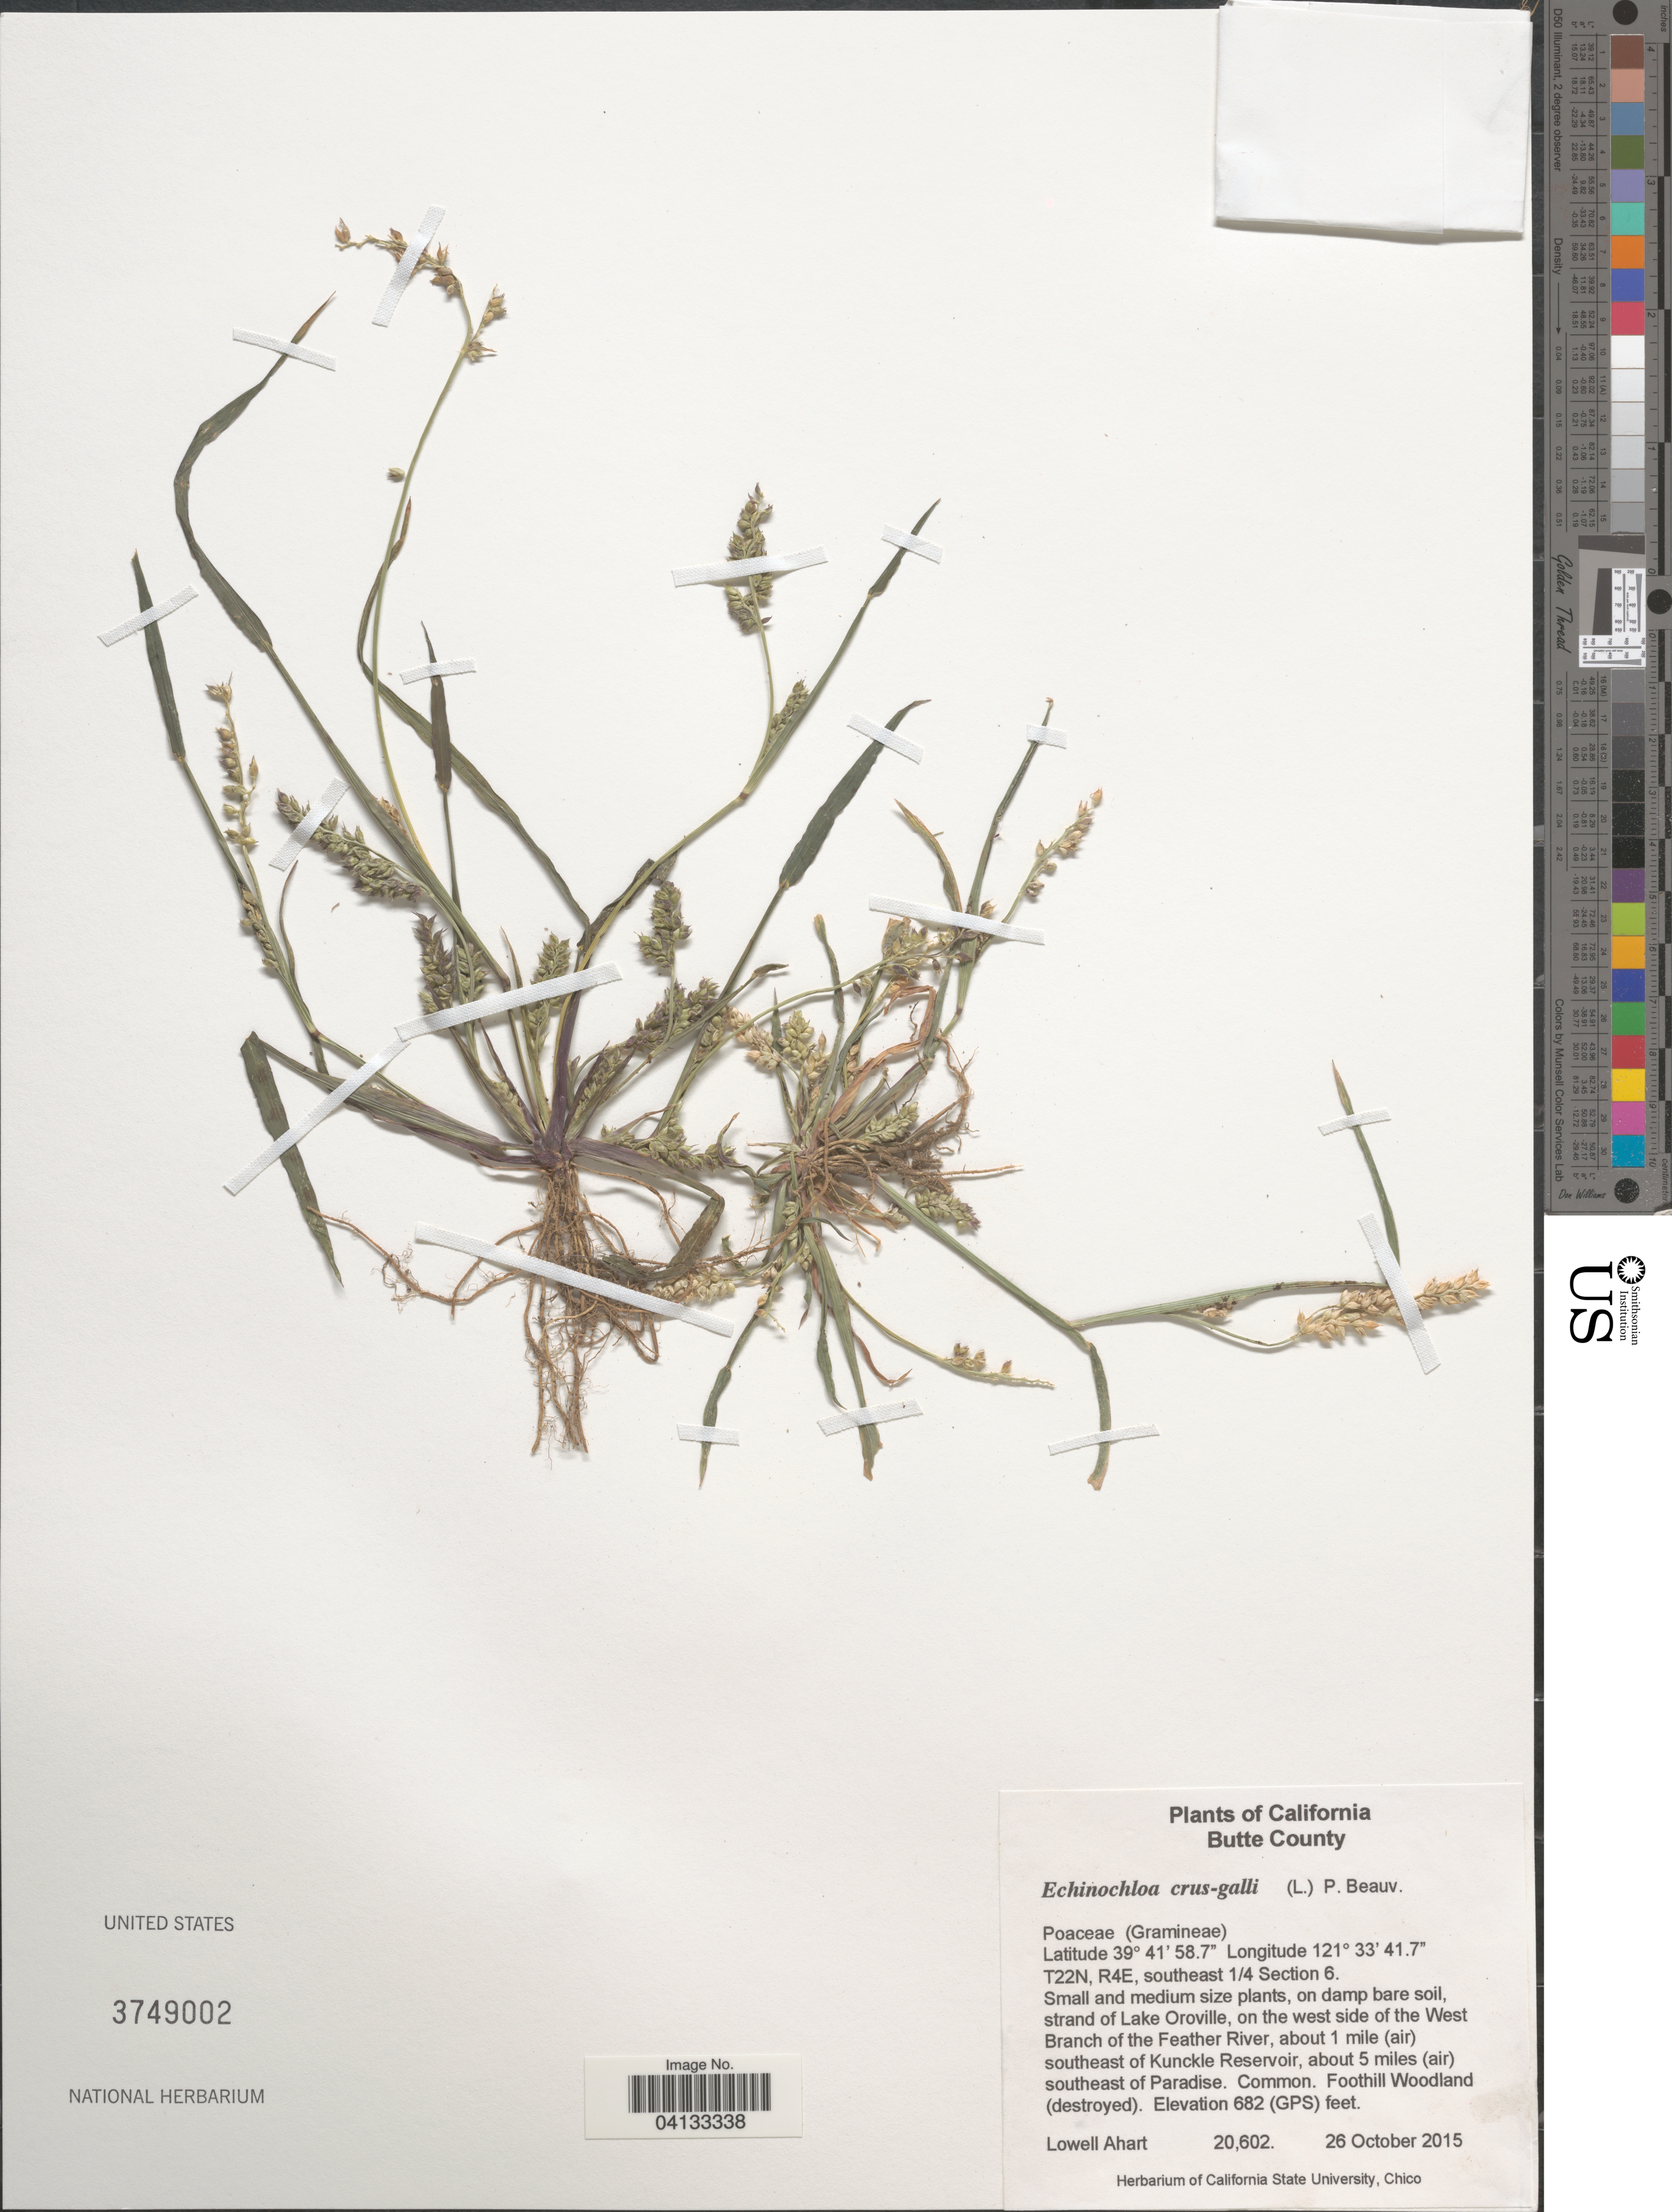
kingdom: Plantae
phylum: Tracheophyta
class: Liliopsida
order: Poales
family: Poaceae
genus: Echinochloa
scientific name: Echinochloa crus-galli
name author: (L.) P. Beauv.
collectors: L. Ahart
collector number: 20602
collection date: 2015-10-26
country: United States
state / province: California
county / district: Butte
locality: Butte County. T22N, R4E, southeast 1/4 Section 6. Strand of Lake Oroville, on the west side of the West Branch of the Feather River, about 1 mile (air) southeast of Kunckle Reservoir, about 5 miles (air) southeast of Paradise.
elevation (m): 208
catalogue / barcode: US 3749002